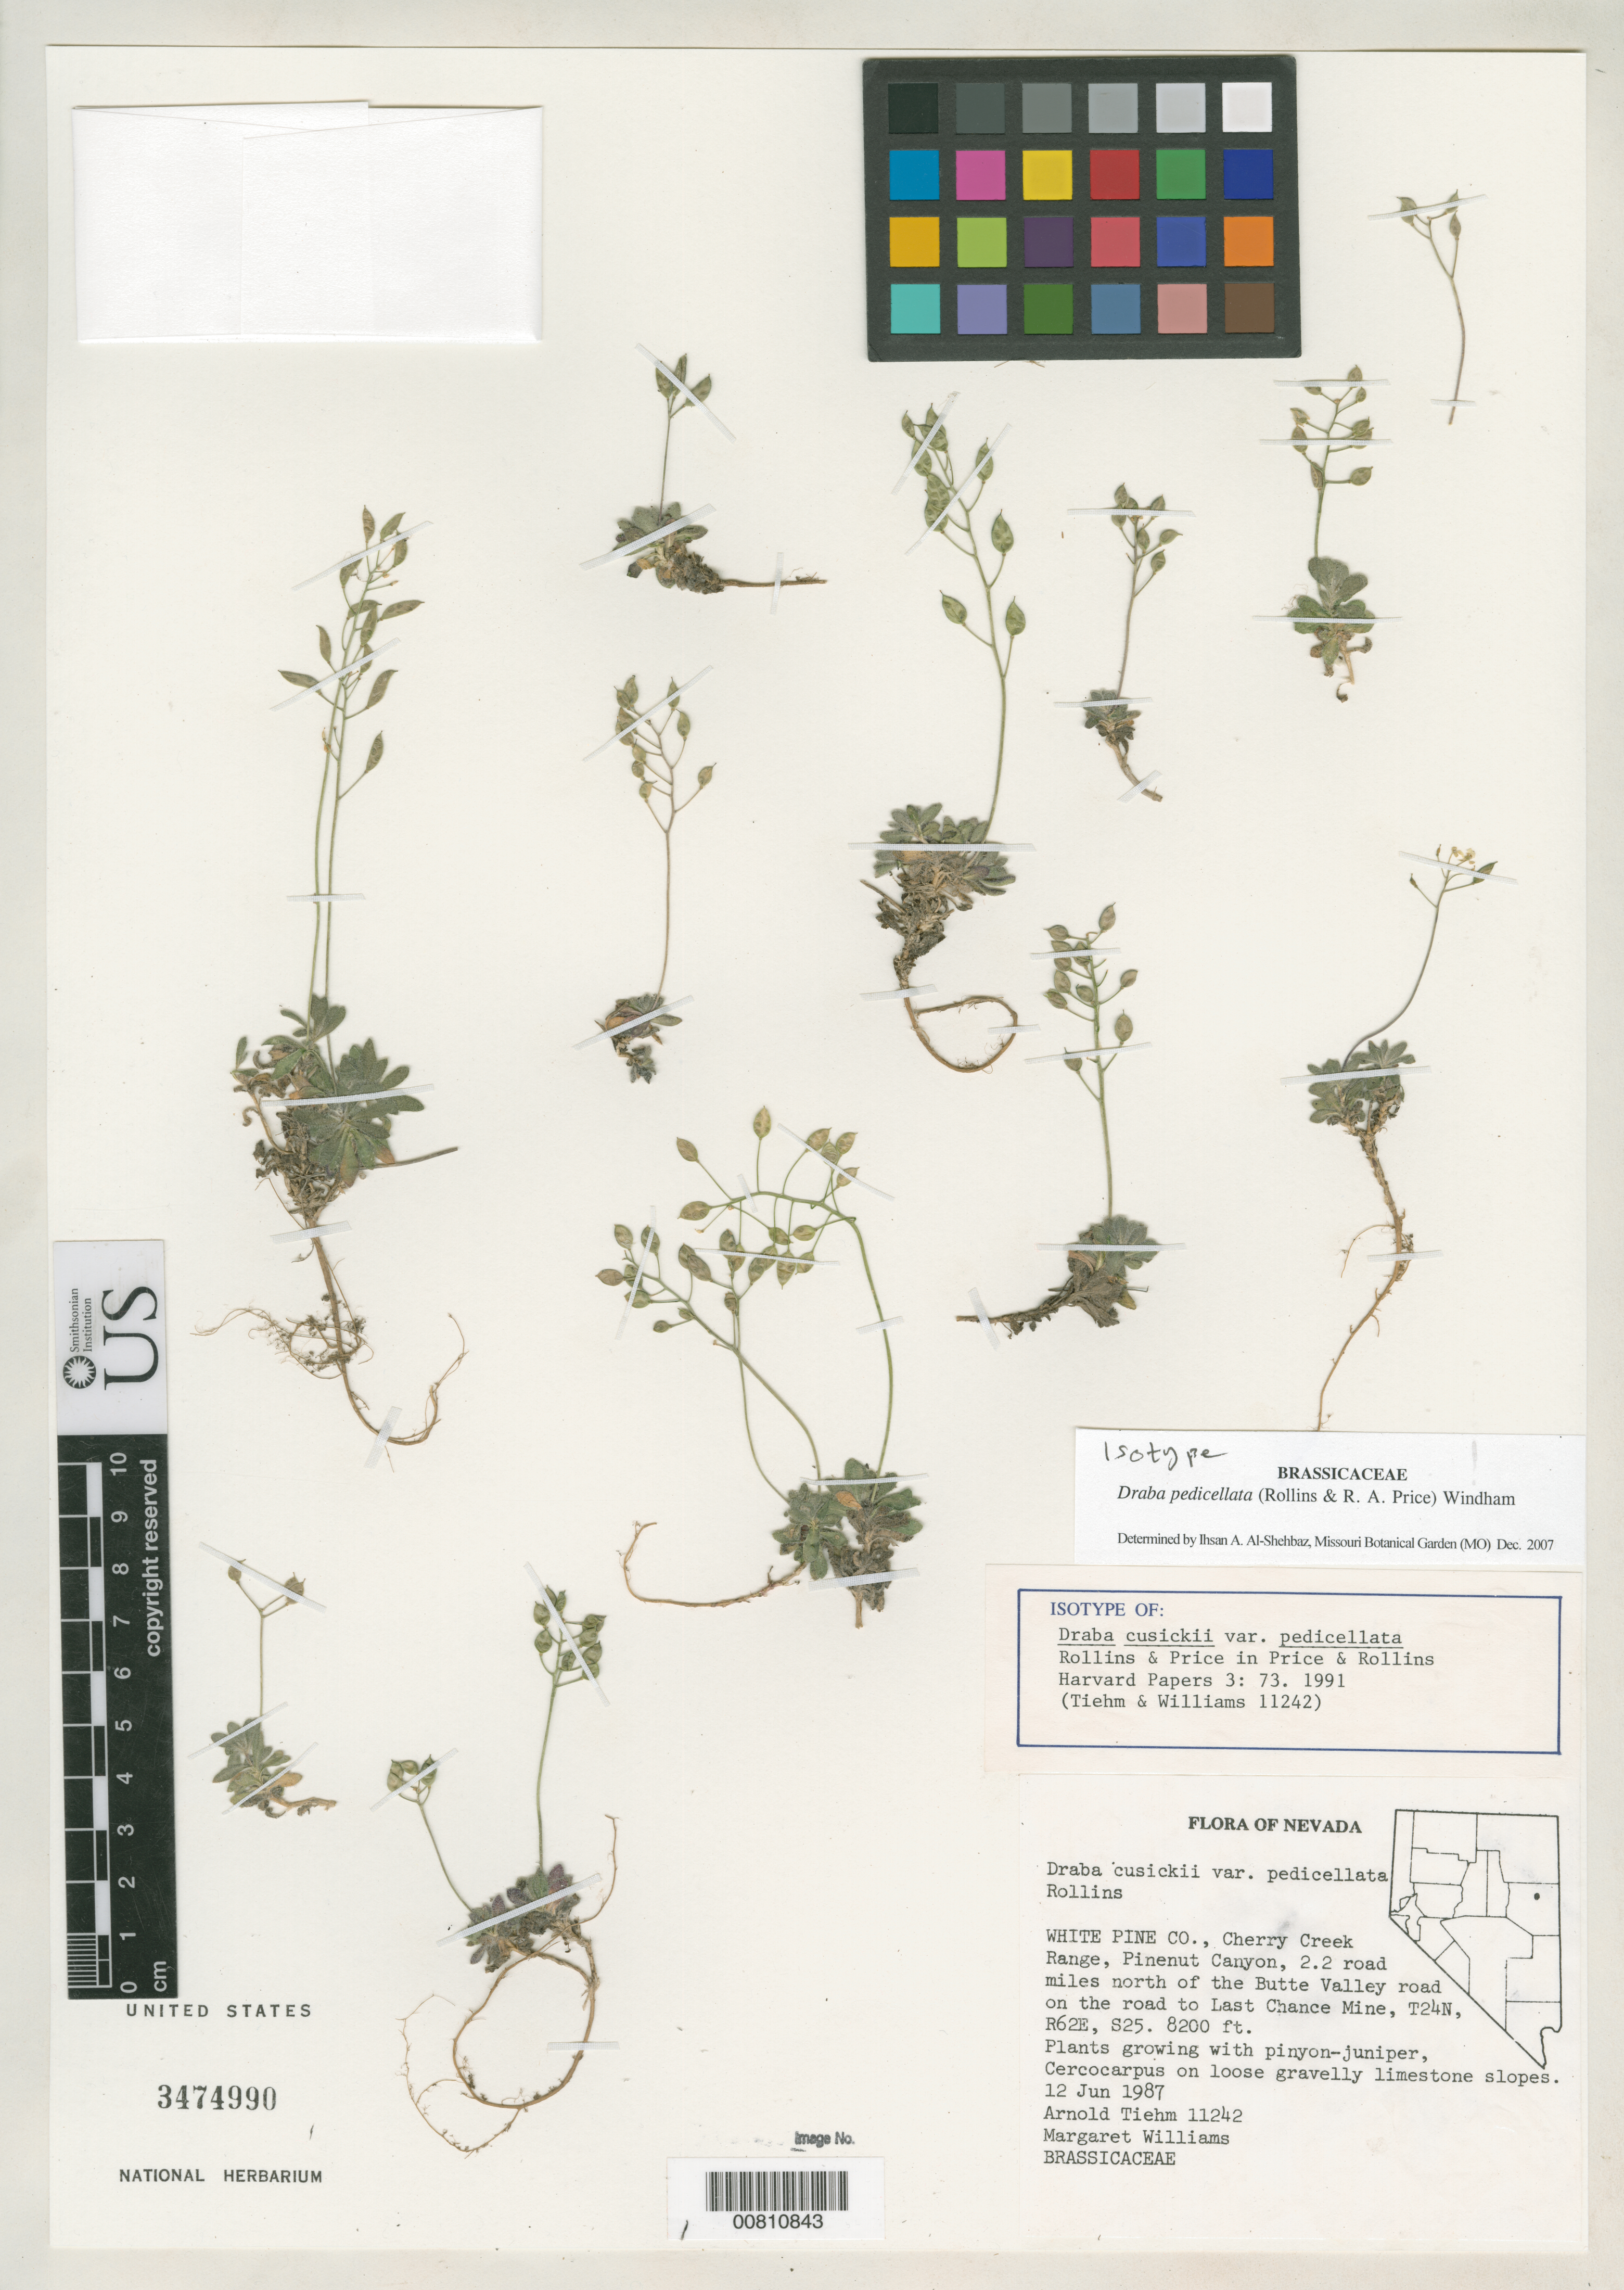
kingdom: Plantae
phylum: Tracheophyta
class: Magnoliopsida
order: Brassicales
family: Brassicaceae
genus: Draba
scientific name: Draba cusickii var. pedicellata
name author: Rollins & R.A. Price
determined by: Al-Shehbaz, I. A., (MO), Missouri Botanical Garden (UNITED STATES)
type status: Isotype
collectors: A. Tiehm & M. Williams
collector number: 11242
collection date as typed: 12 Jun 1987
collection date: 1987-06-12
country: United States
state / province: Nevada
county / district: White Pine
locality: White Pine Co., Cherry Creek Range, Pinenut Canyon, 2.2 road miles north of the Butte Valley road on the road to Last Chance Mine, T24N, R62E, S25.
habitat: Cercocarpus on loose gravelly limestone slopes.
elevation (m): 2499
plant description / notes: Holotype at GH.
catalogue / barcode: US 3474990